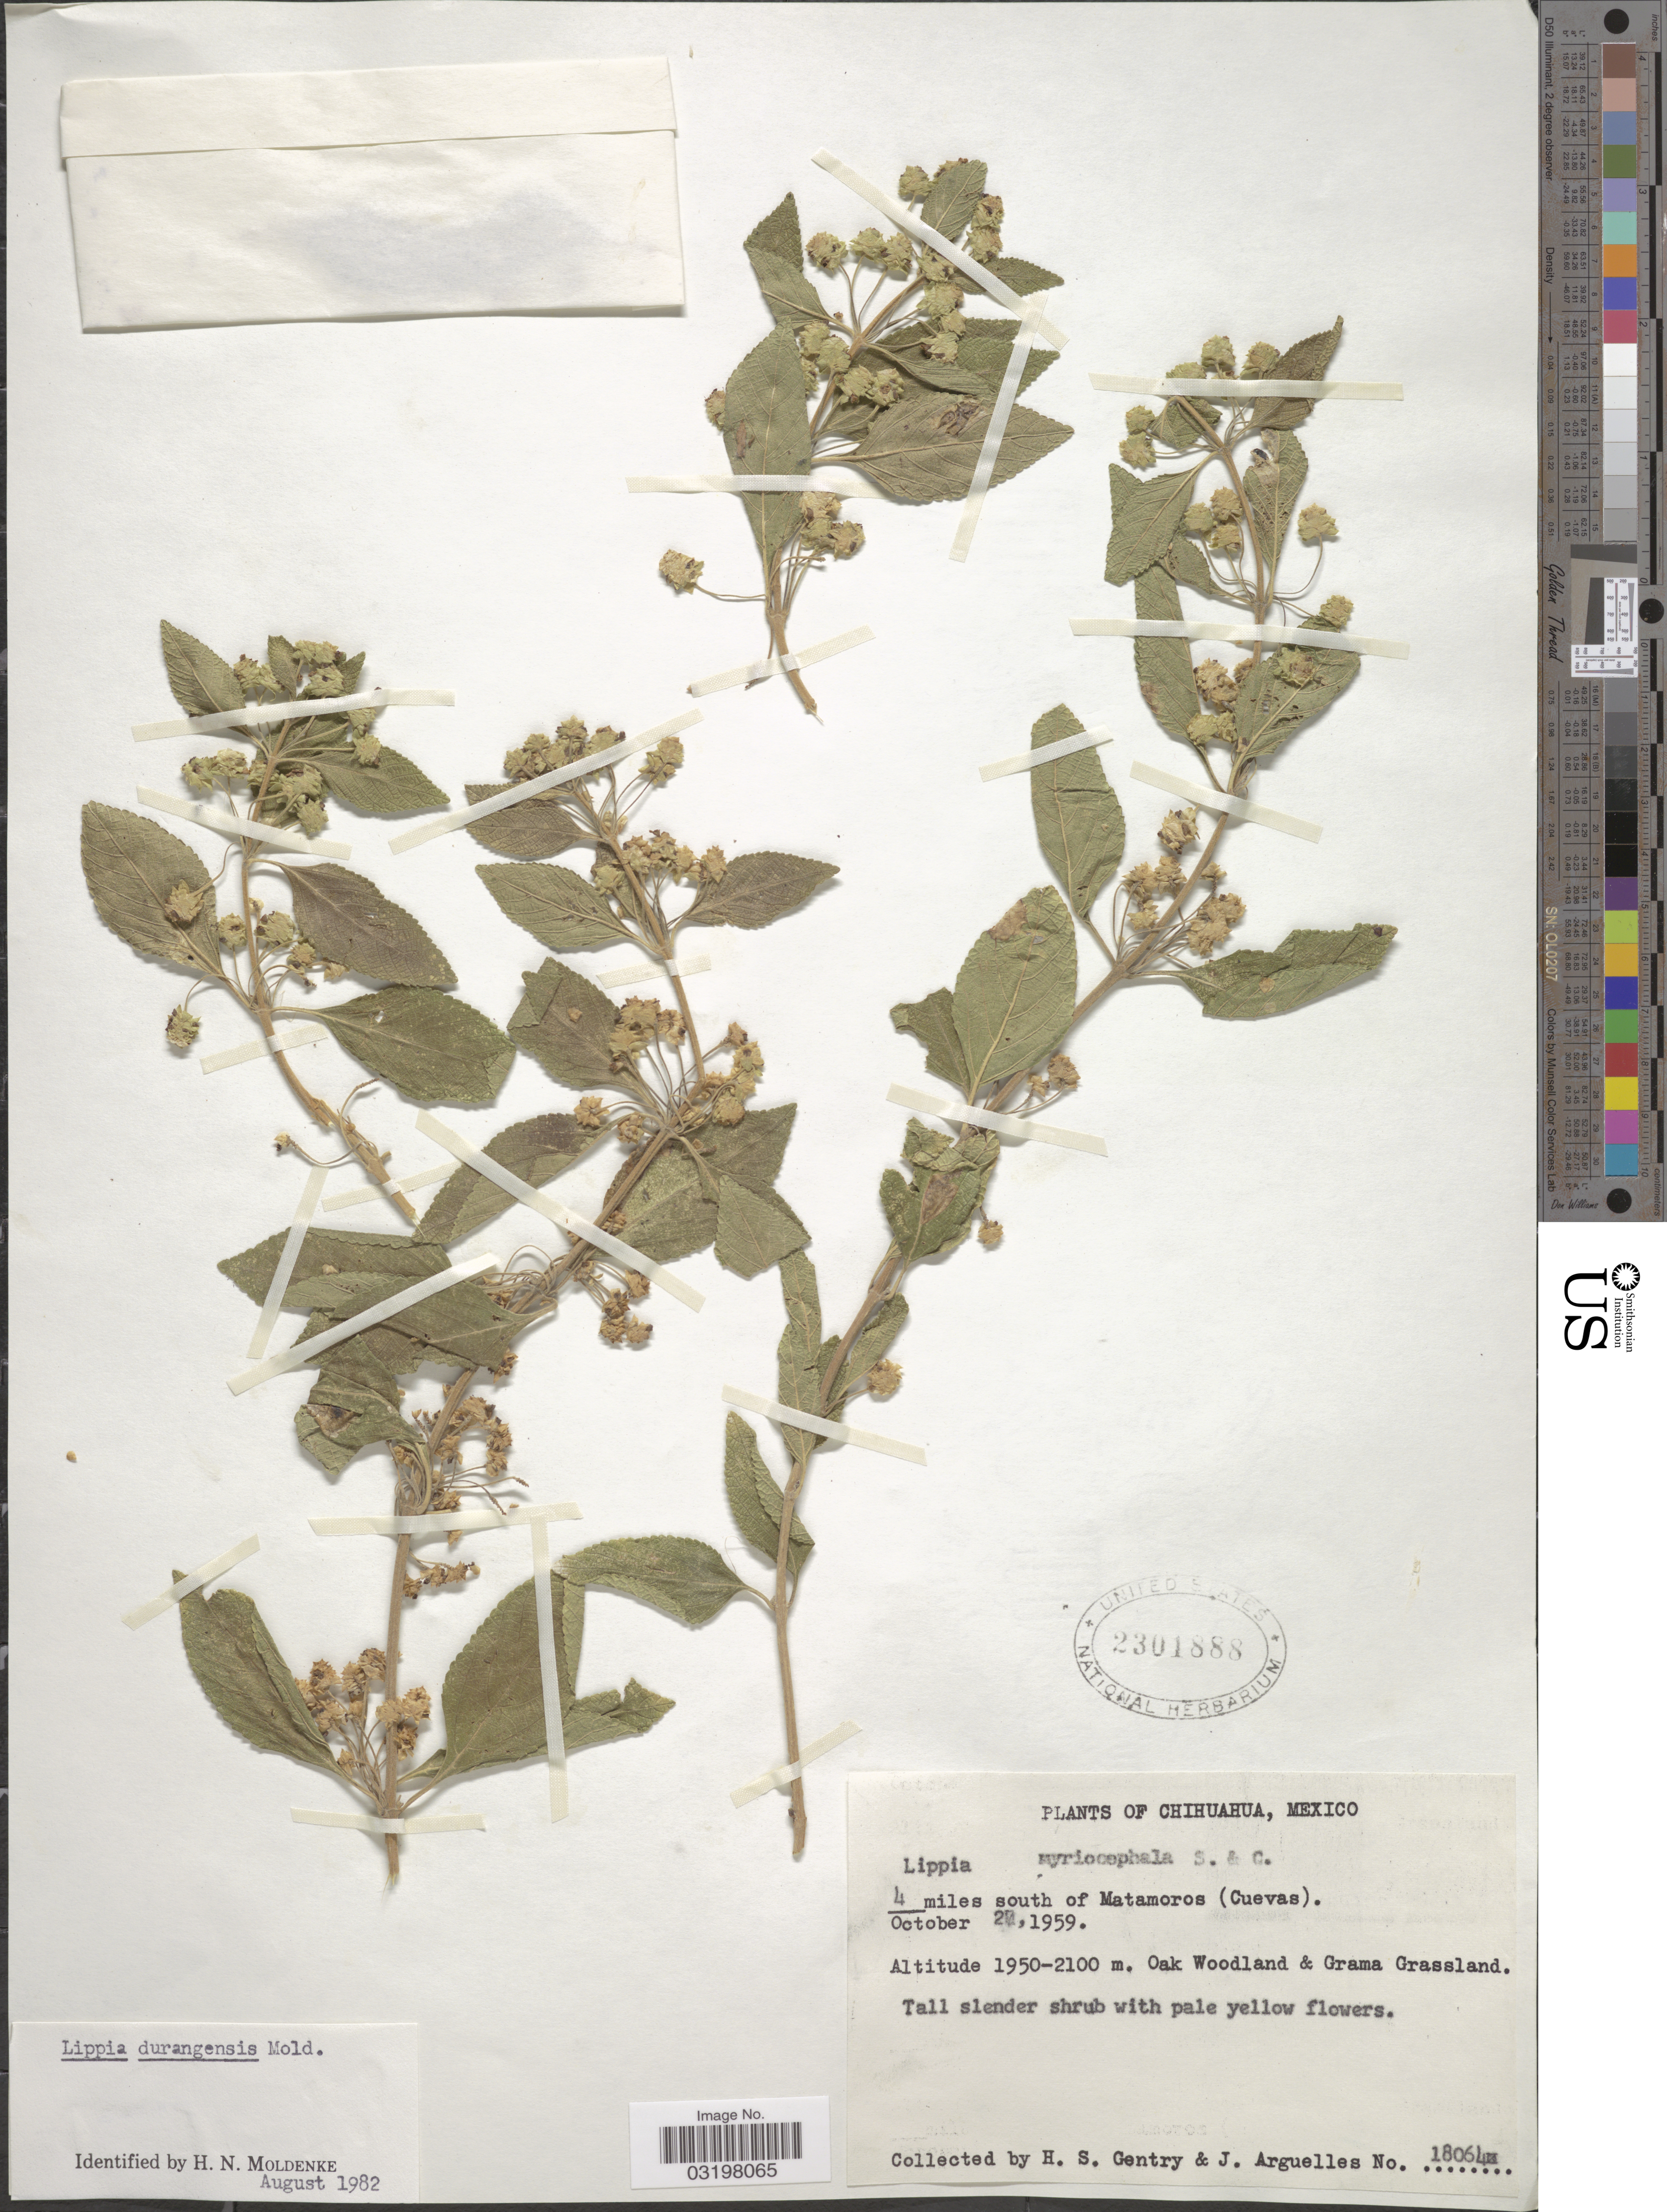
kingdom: Plantae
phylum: Tracheophyta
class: Magnoliopsida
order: Lamiales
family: Verbenaceae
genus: Lippia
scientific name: Lippia cardiostegia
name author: Benth.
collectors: H. S. Gentry & J. Arguelles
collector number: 18064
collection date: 1959-10-27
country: Mexico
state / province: Chihuahua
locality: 4 miles south of Matamoros(Cuevas). Oak Woodland & Grama Grassland.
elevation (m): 1950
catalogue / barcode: US 2301888